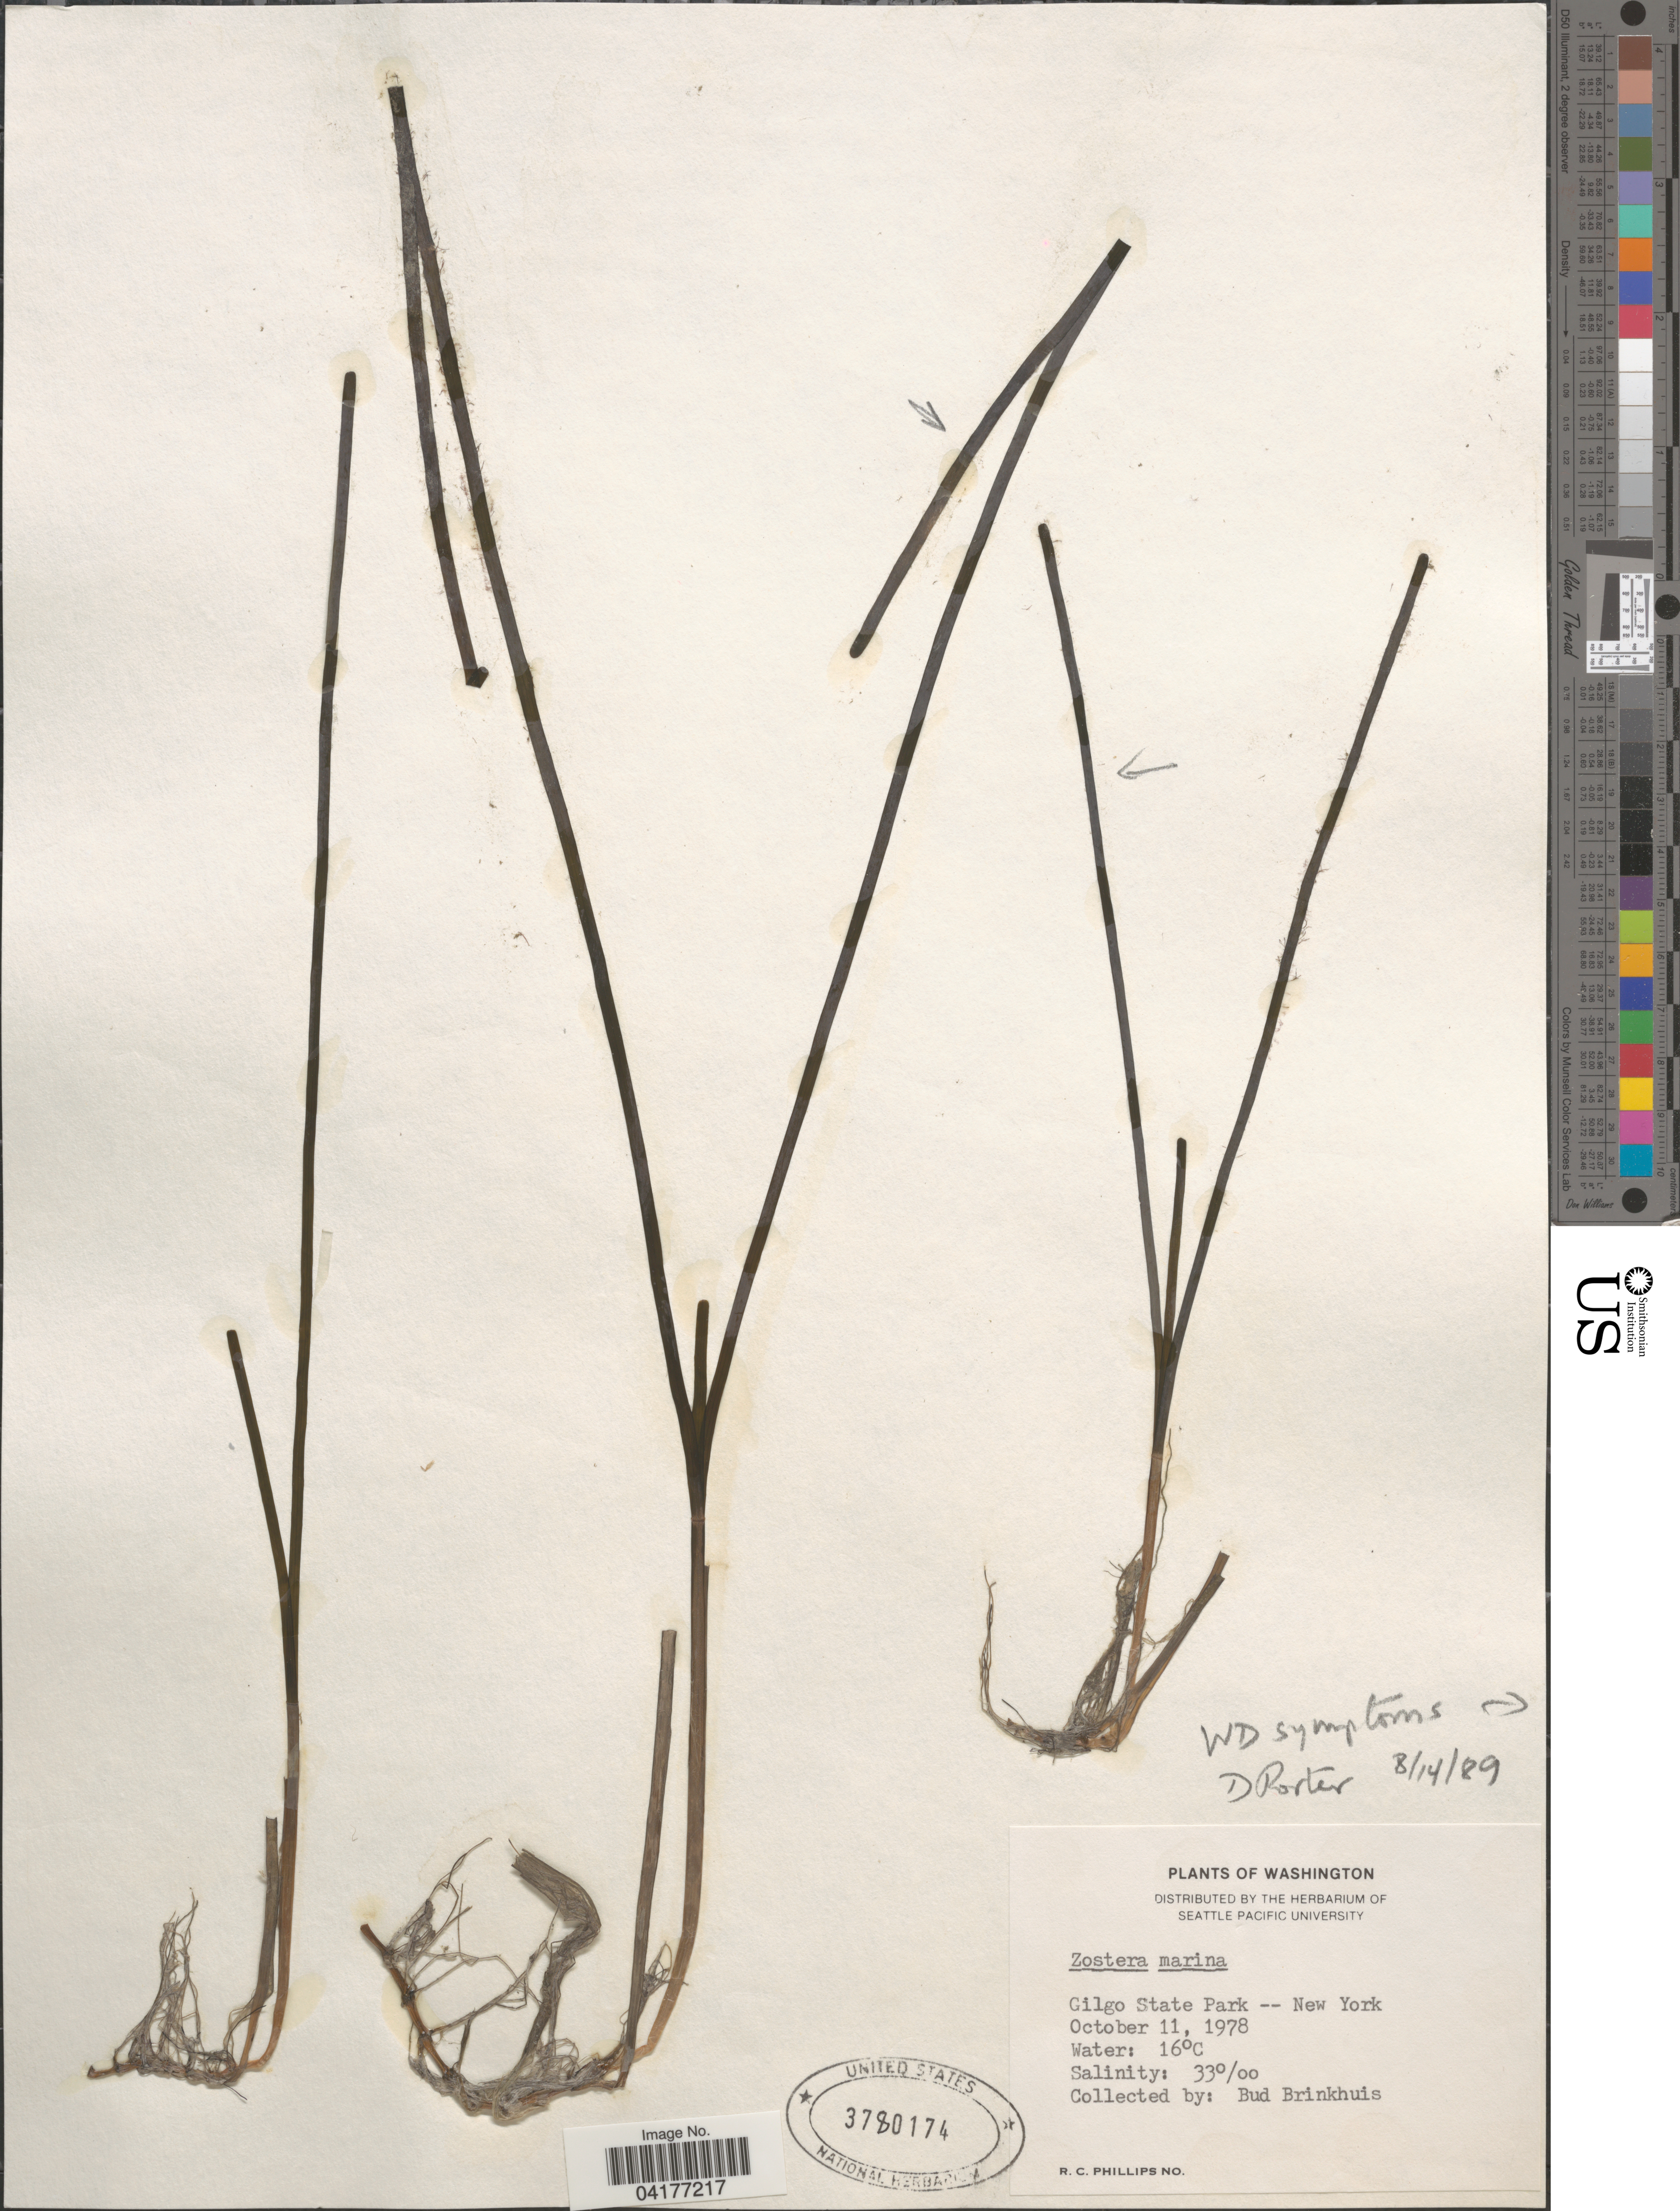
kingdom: Plantae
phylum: Tracheophyta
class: Liliopsida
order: Alismatales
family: Zosteraceae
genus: Zostera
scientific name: Zostera marina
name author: L.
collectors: B. Brinkhuis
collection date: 1978-10-11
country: United States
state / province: New York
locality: Gilgo State Park.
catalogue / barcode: US 3780174